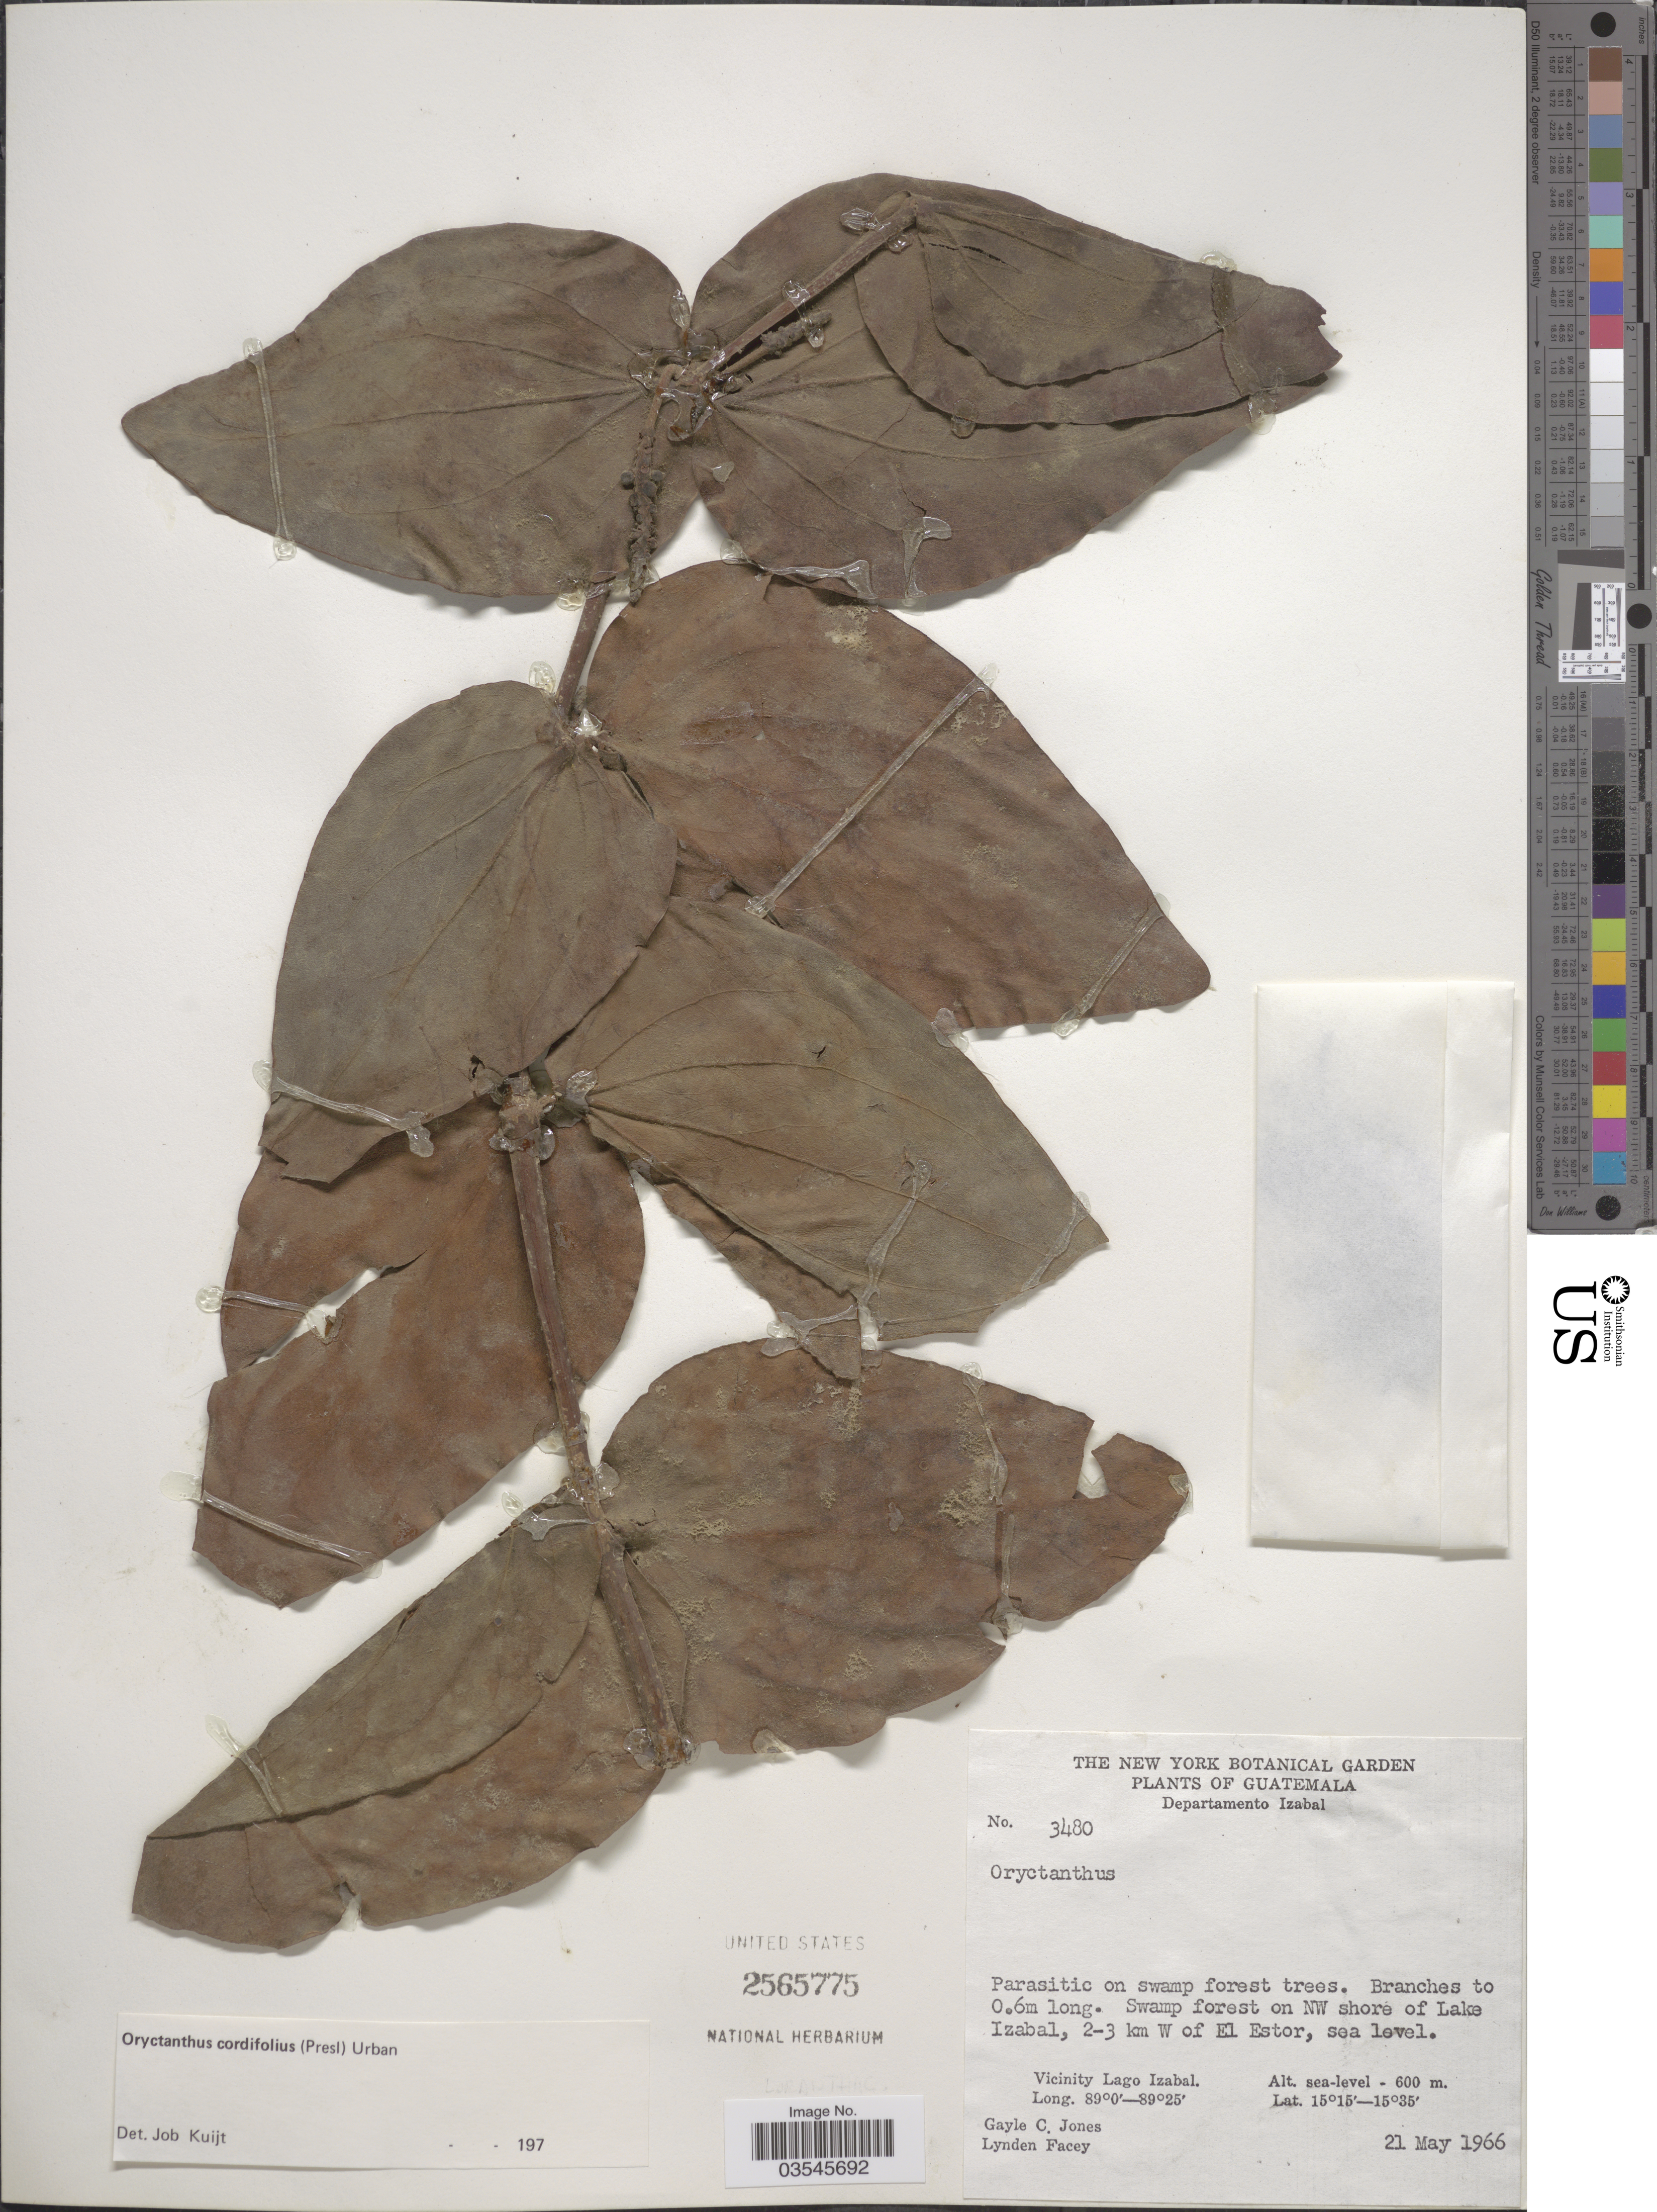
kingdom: Plantae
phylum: Tracheophyta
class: Magnoliopsida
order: Santalales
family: Loranthaceae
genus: Oryctanthus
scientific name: Oryctanthus cordifolius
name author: (C. Presl) Urb.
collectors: G. C. Jones & L. Facey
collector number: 3480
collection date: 1966-05-21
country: Guatemala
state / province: Izabal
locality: Departamento Izabal. Swamp forest on NW shore of Lake Izabal, 2-3 km W of El Estor. Vicinity Lago Izabal.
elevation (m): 0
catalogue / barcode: US 2565775